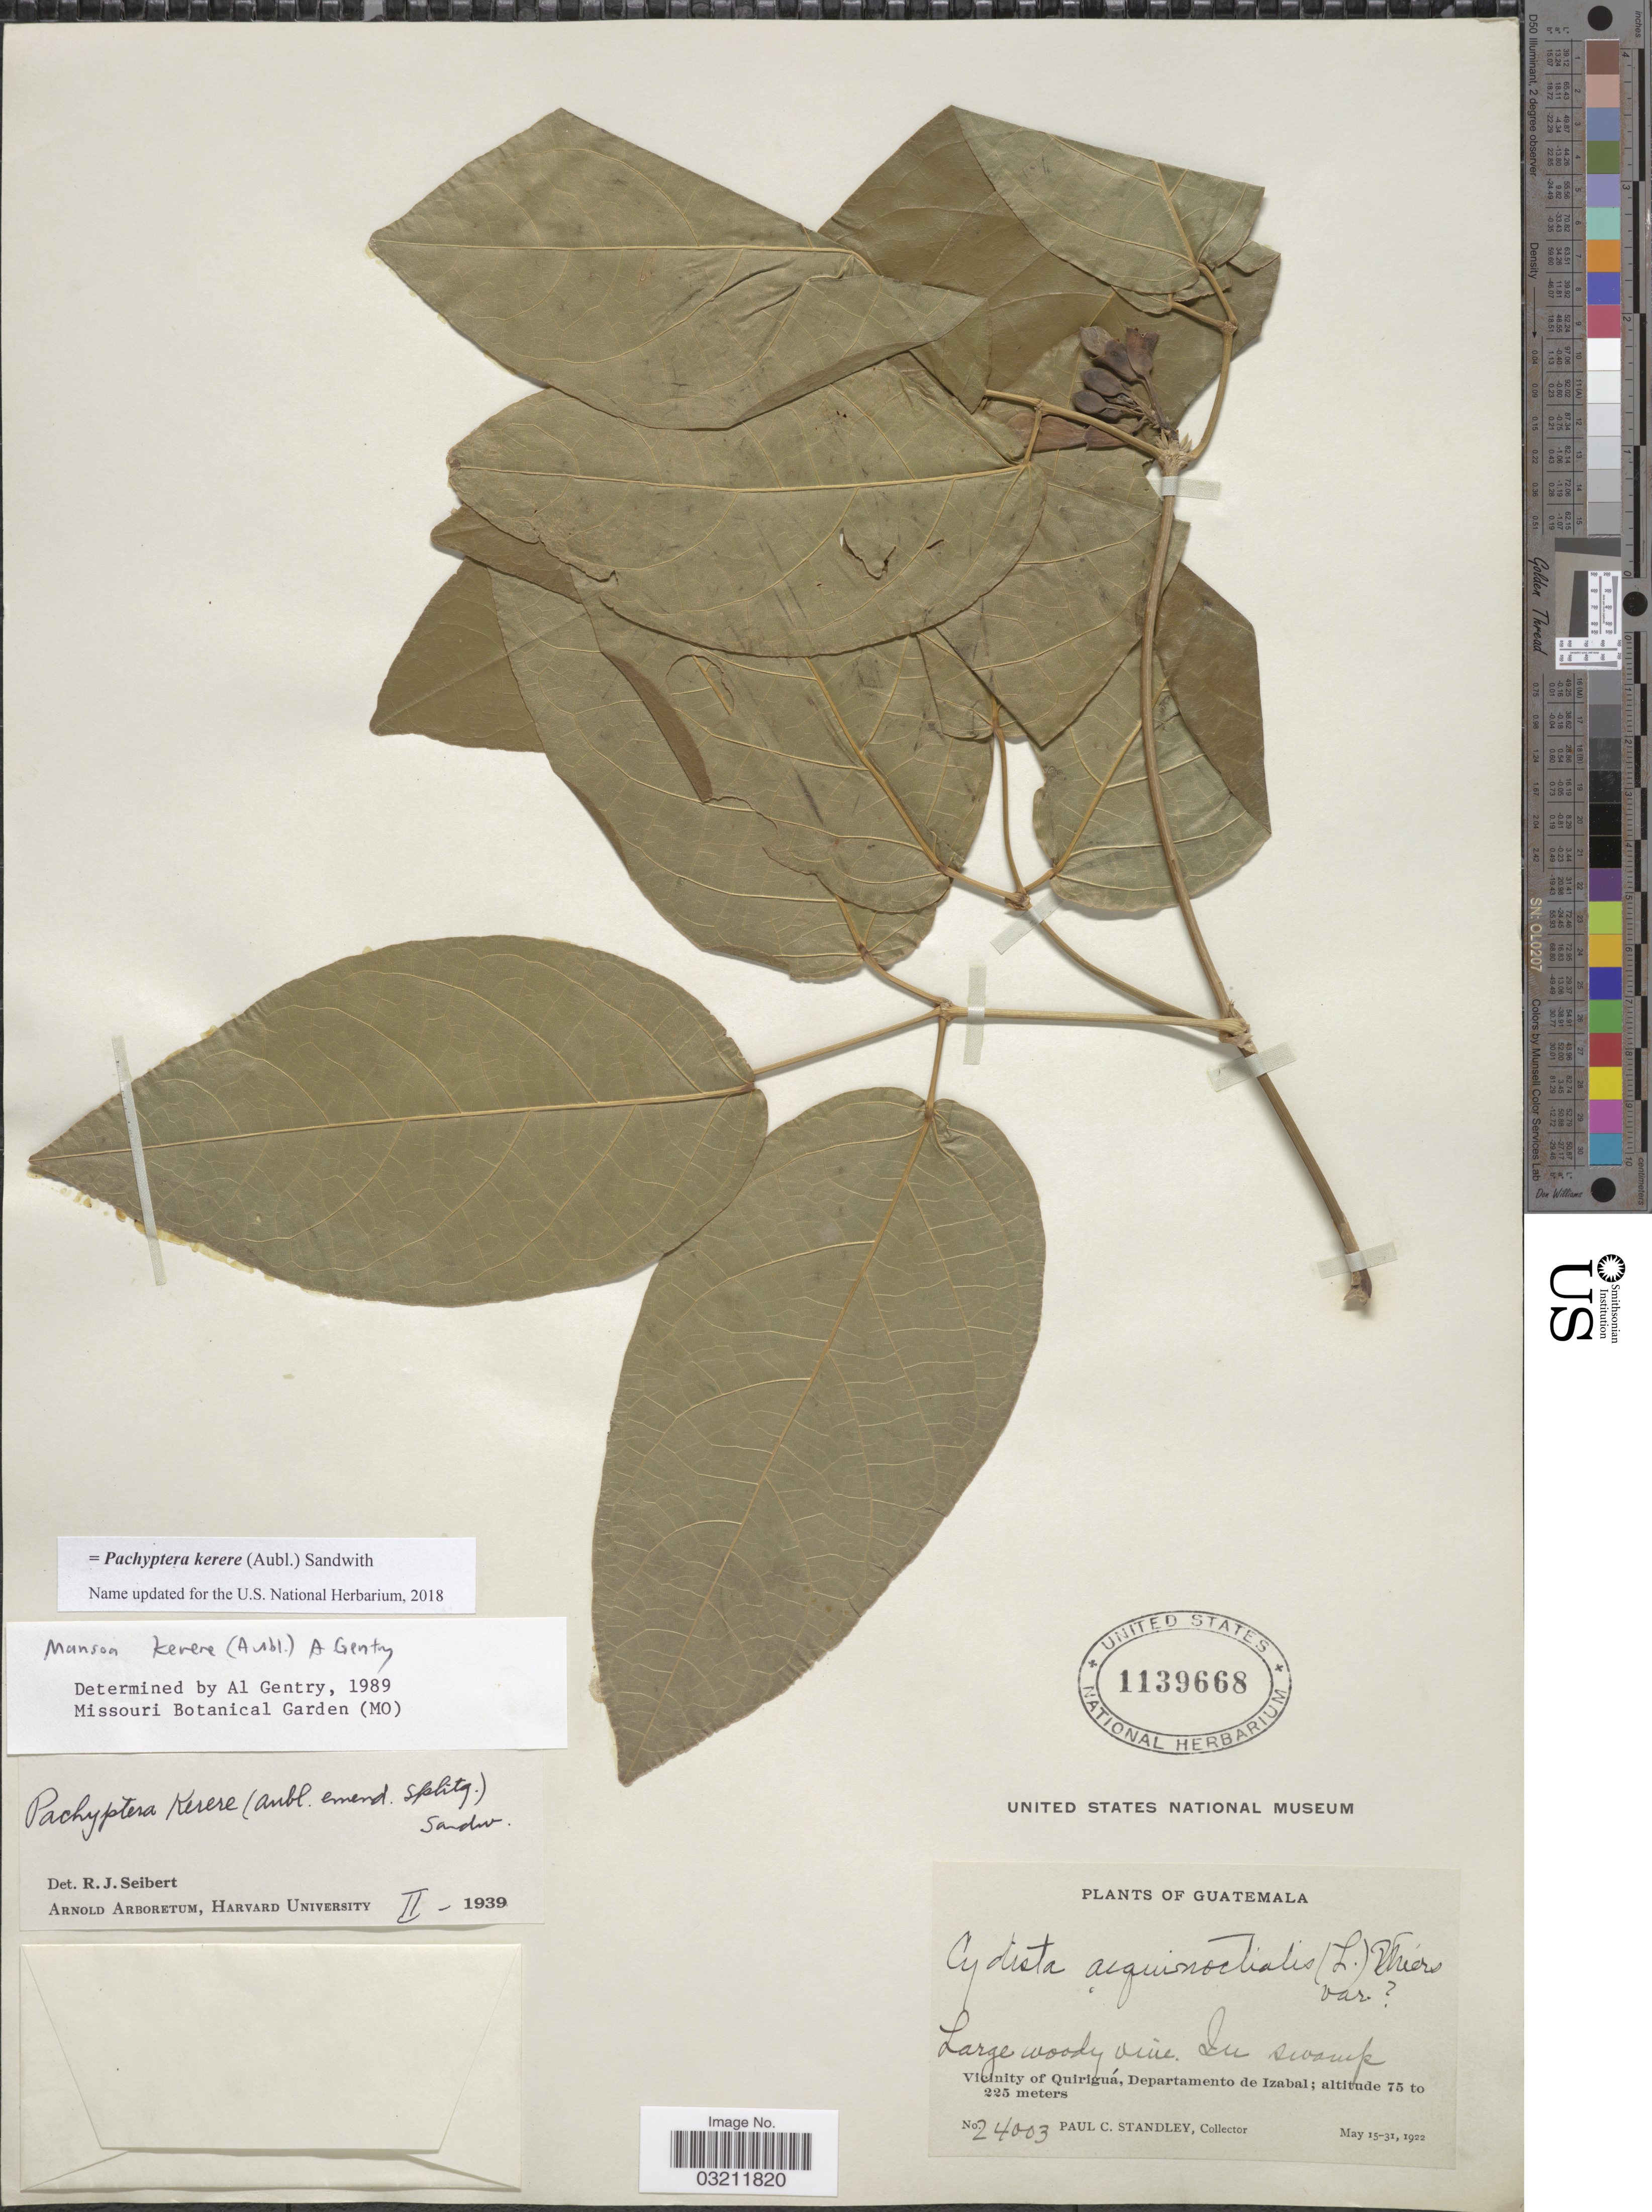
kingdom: Plantae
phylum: Tracheophyta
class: Magnoliopsida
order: Lamiales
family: Bignoniaceae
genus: Pachyptera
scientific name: Pachyptera kerere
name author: (Aubl.) Sandwith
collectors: P. C. Standley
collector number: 24003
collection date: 1922-05-15/1922-05-31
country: Guatemala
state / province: Izabal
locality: Vicinity of Quiriguá, Departamento de Izabal.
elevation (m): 75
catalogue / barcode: US 1139668